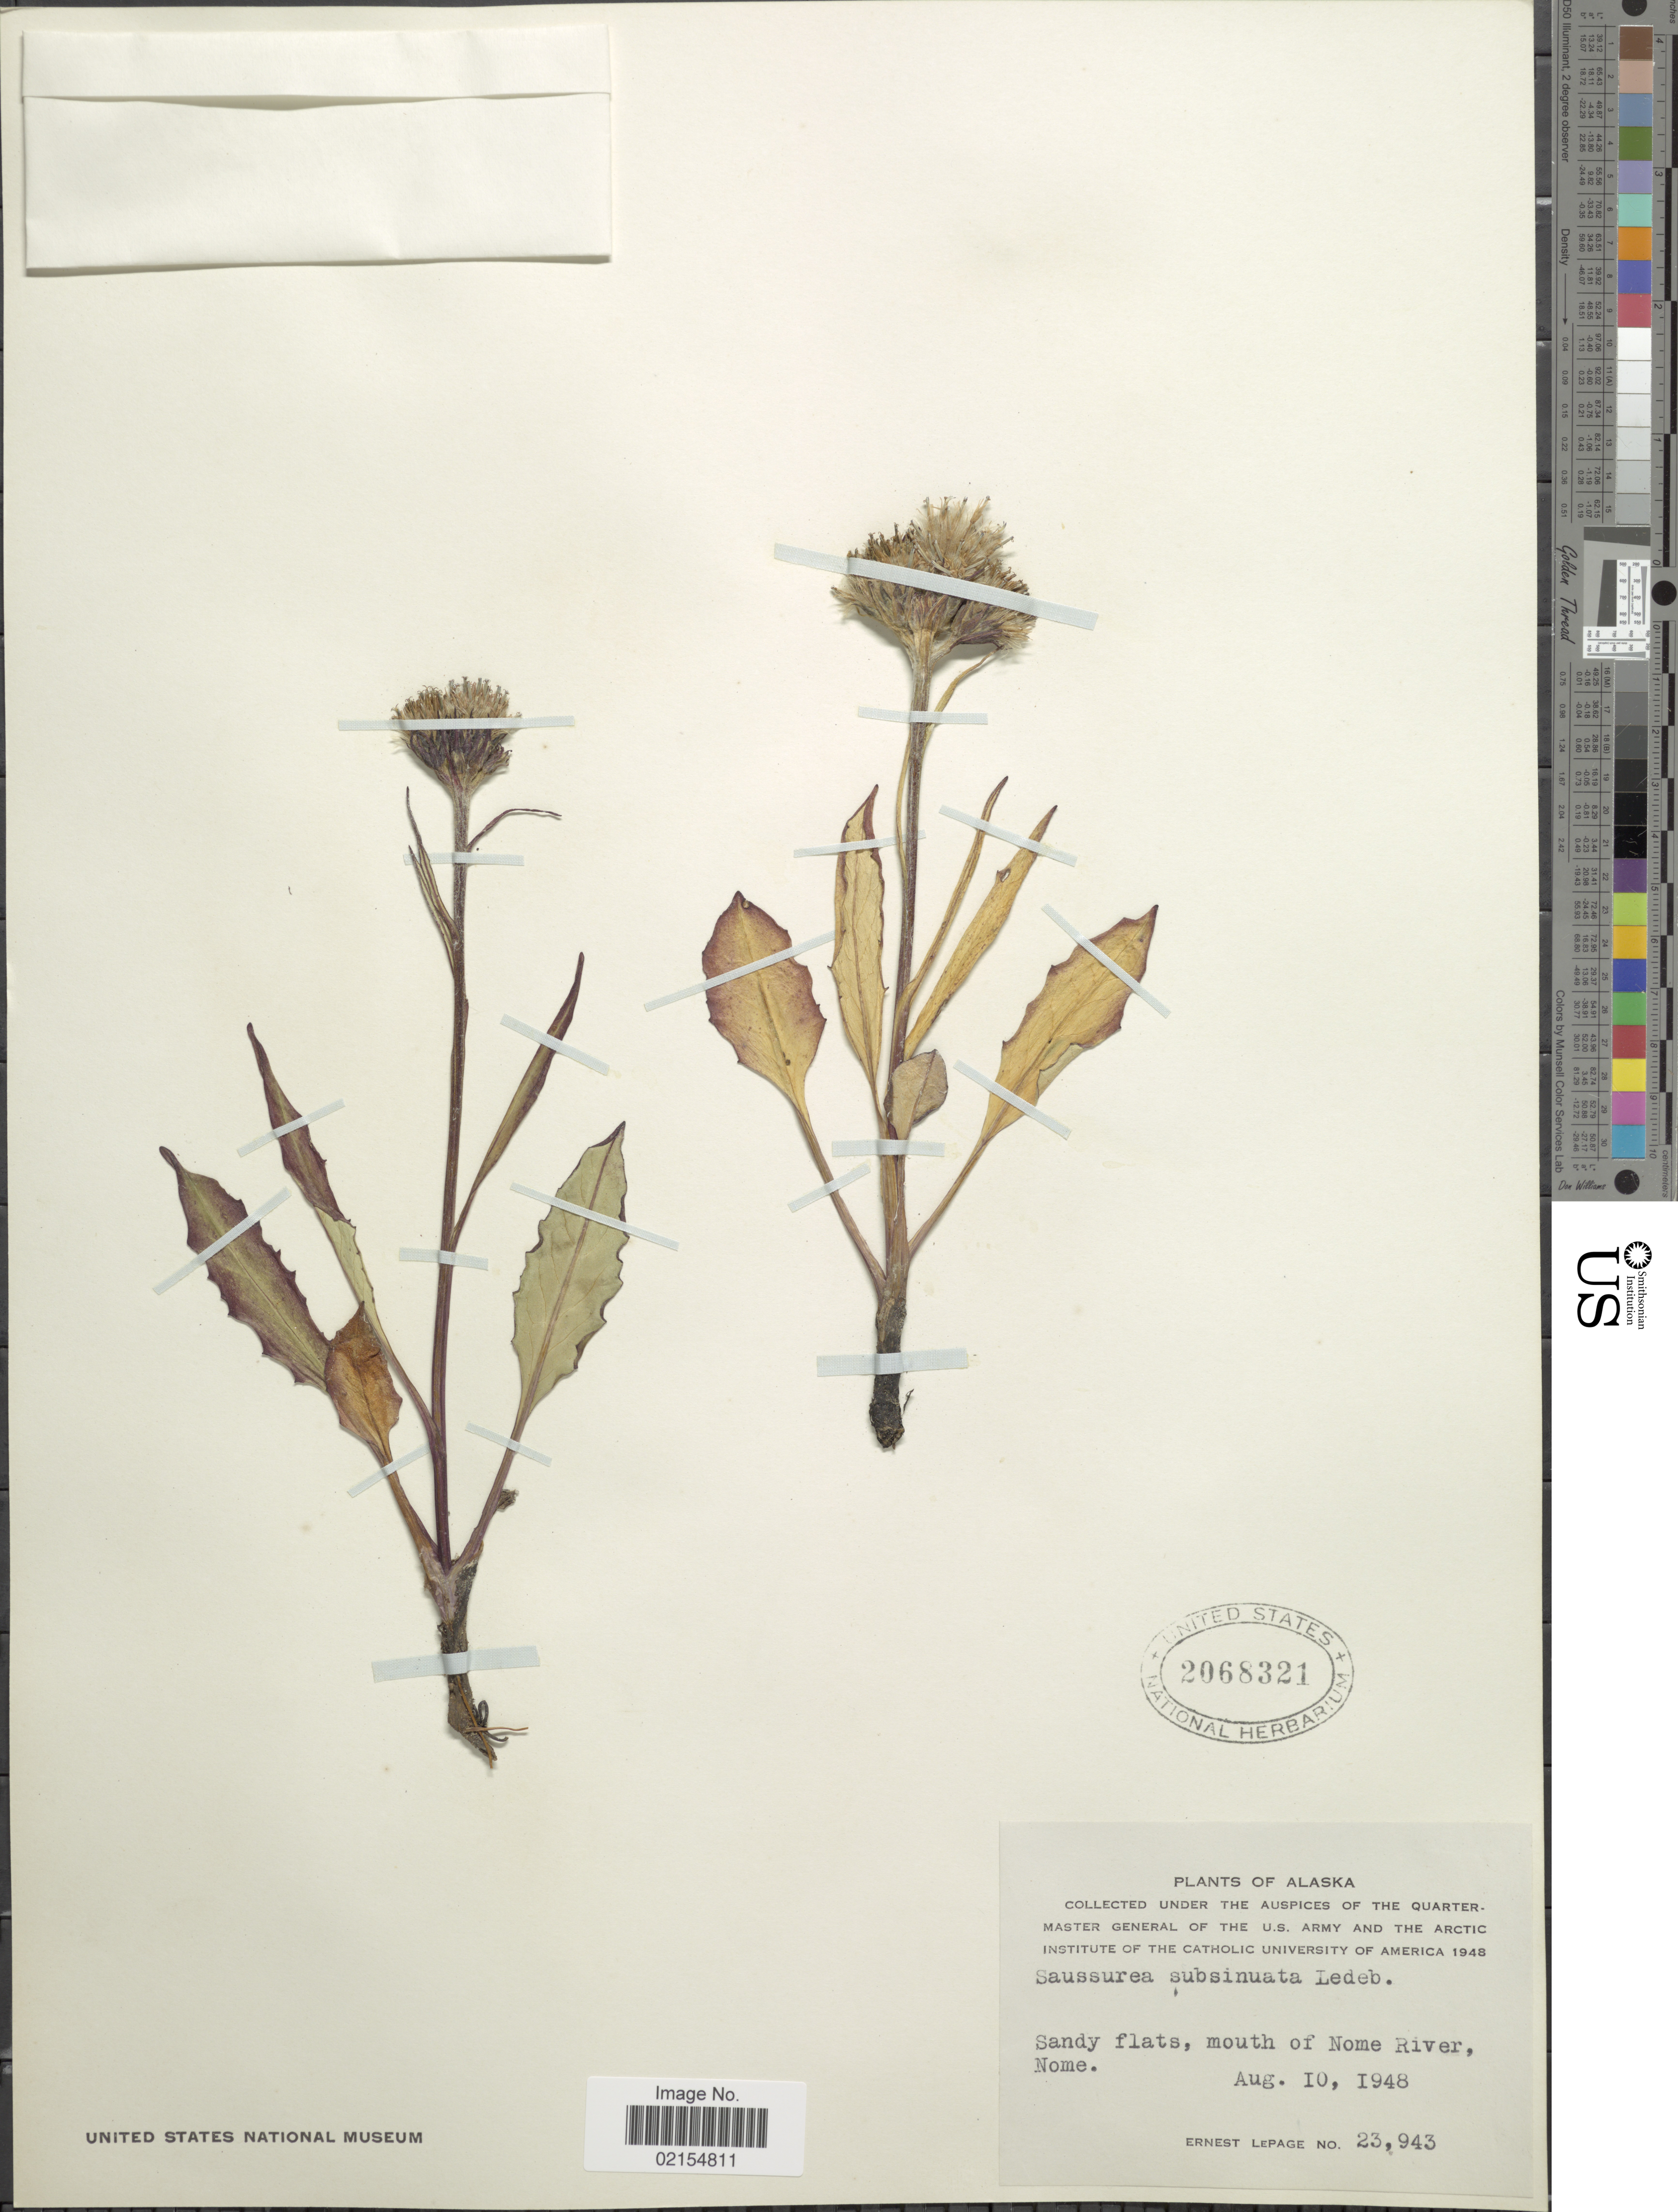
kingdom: Plantae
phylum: Tracheophyta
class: Magnoliopsida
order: Asterales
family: Asteraceae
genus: Saussurea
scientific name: Saussurea nuda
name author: Ledeb.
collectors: E. Lepage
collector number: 2394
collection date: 1948-08-10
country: United States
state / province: Alaska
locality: Sandy flats, mouth of Nome River, Nome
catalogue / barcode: US 2068321